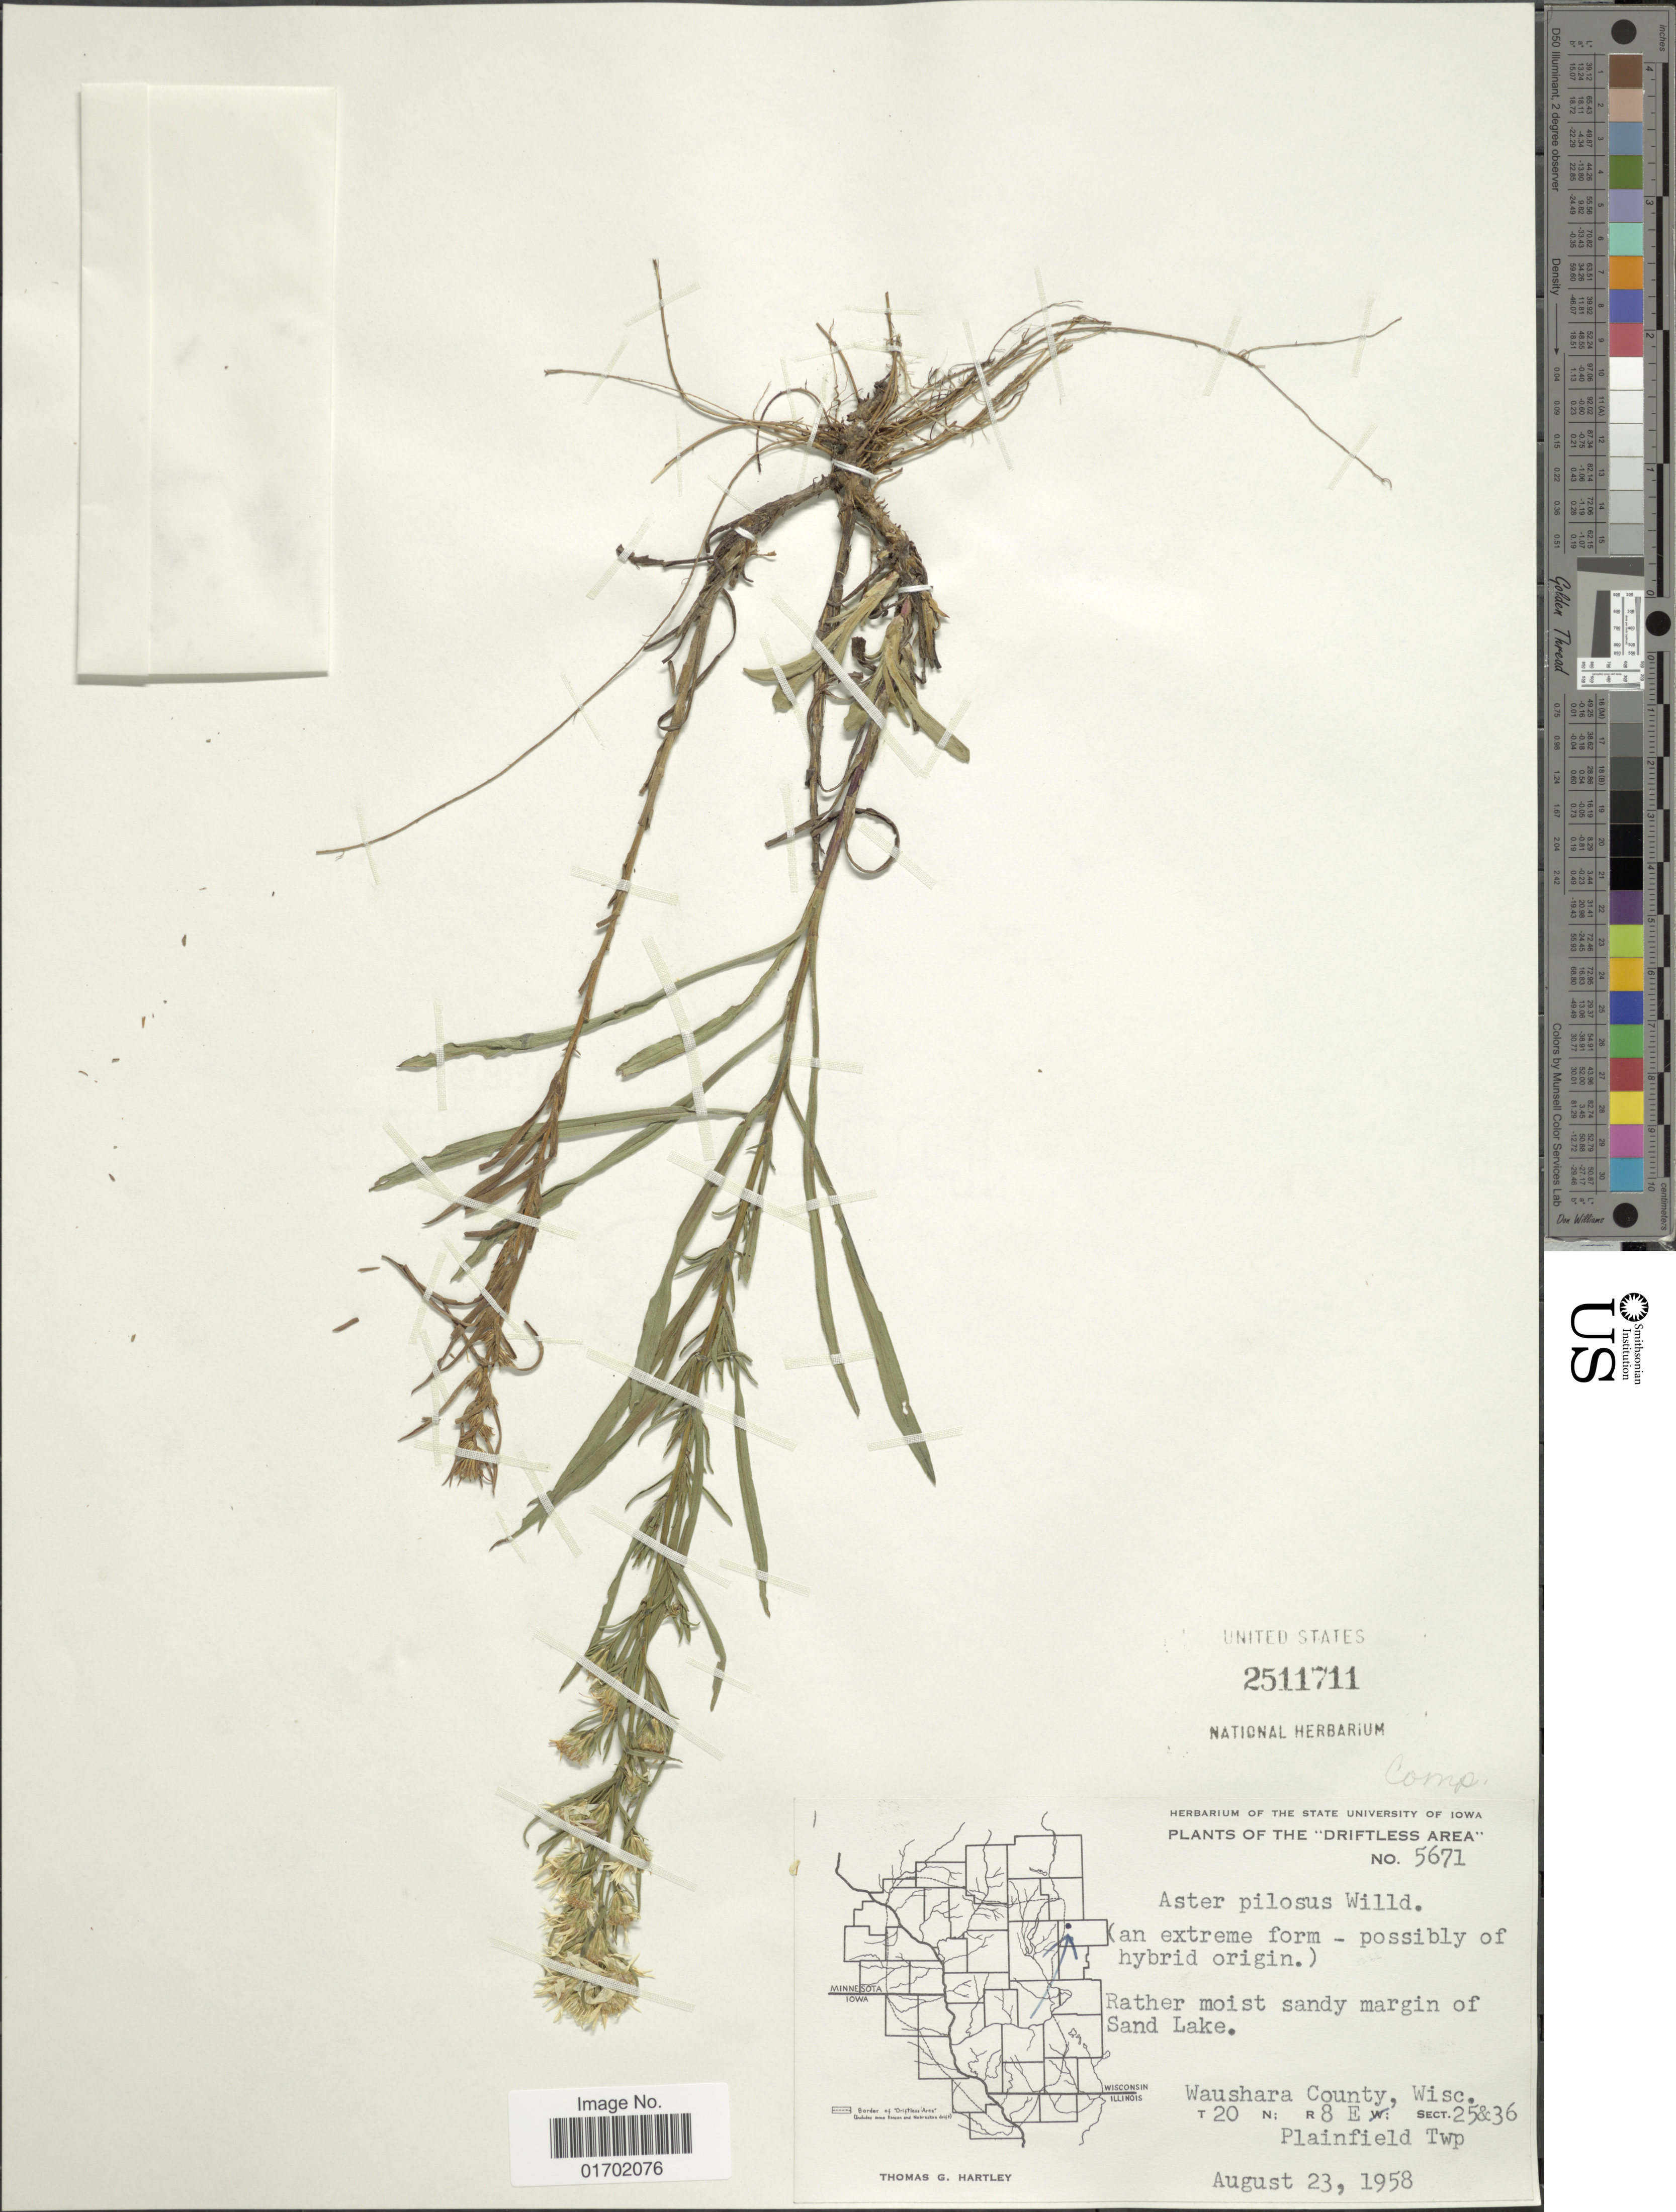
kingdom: Plantae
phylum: Tracheophyta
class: Magnoliopsida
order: Asterales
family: Asteraceae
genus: Symphyotrichum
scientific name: Symphyotrichum pilosum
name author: (Willd.) G.L. Nesom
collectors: T. G. Hartley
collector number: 5671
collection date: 1958-08-23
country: United States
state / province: Wisconsin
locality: Driftless Area, margin of Sand Lake, Waushara County, Wisc., T20N, R8E, Sect. 25&36, Plainfield Twp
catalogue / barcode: US 2511711